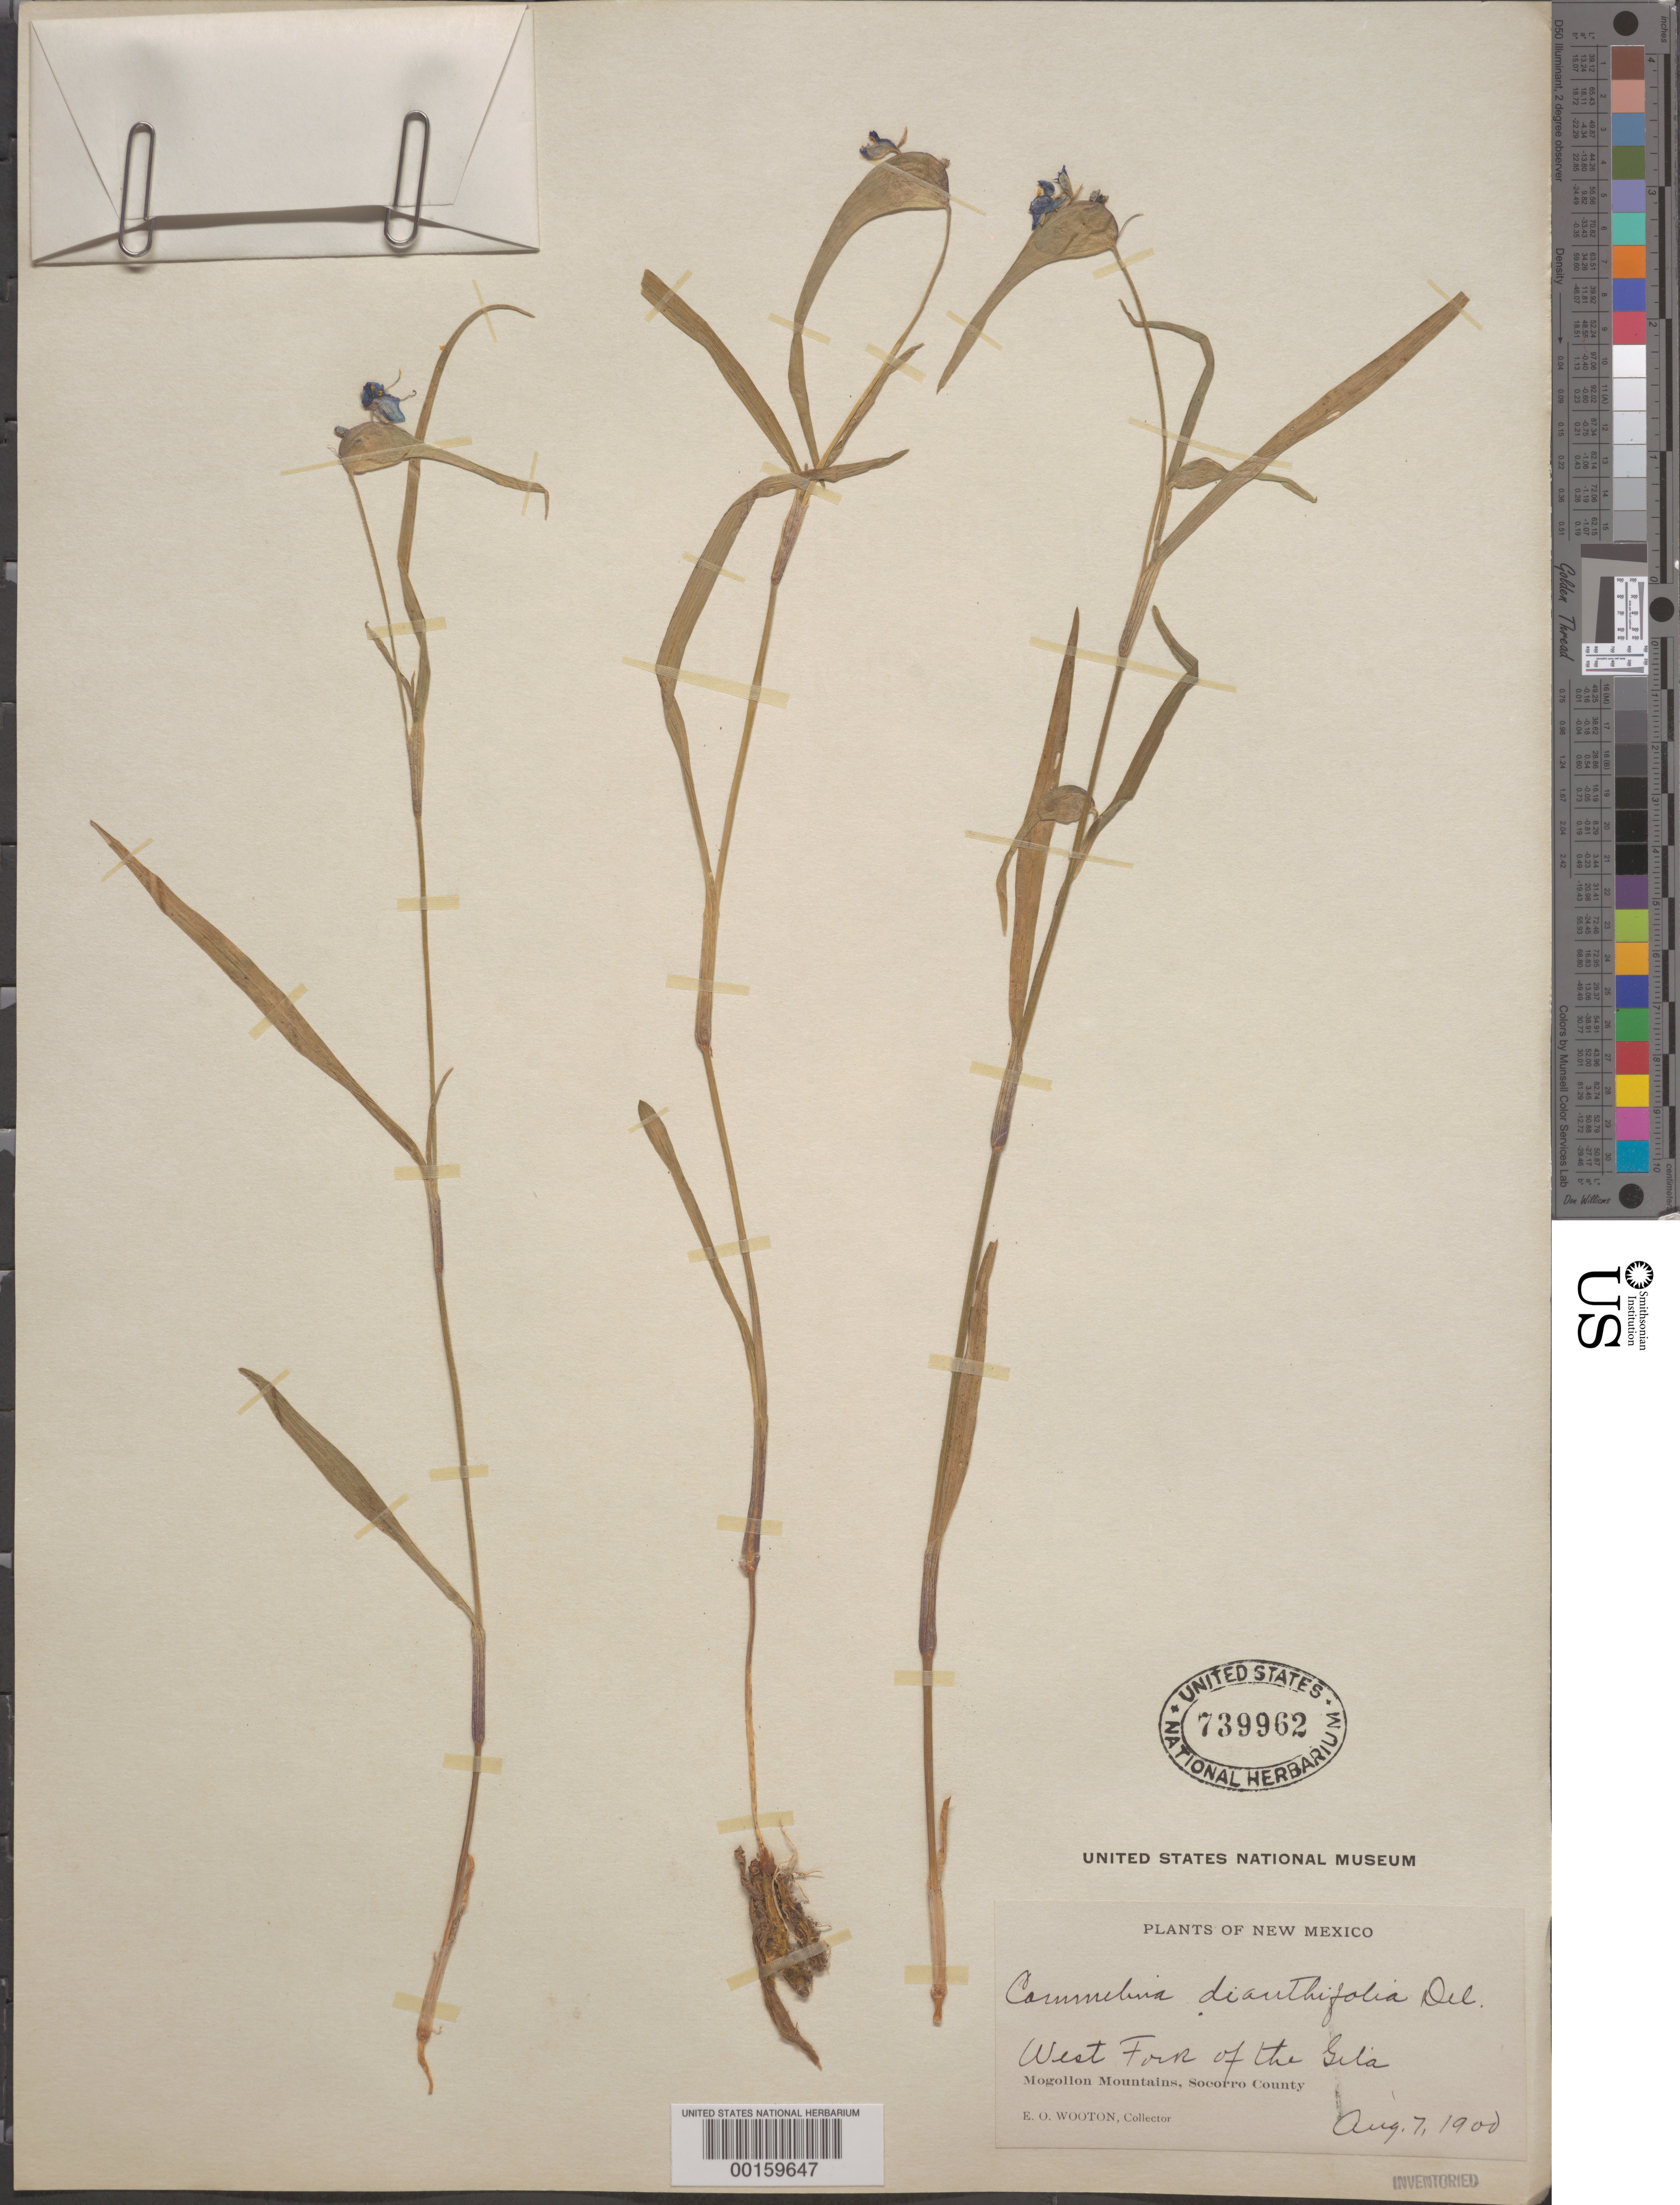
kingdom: Plantae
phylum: Tracheophyta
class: Liliopsida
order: Commelinales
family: Commelinaceae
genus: Commelina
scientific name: Commelina dianthifolia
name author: Redouté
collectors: E. O. Wooton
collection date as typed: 07 Aug 1900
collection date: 1900-08-07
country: United States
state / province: New Mexico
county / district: Socorro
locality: Mogollon mts., w fork of the gila river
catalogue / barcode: US 739962